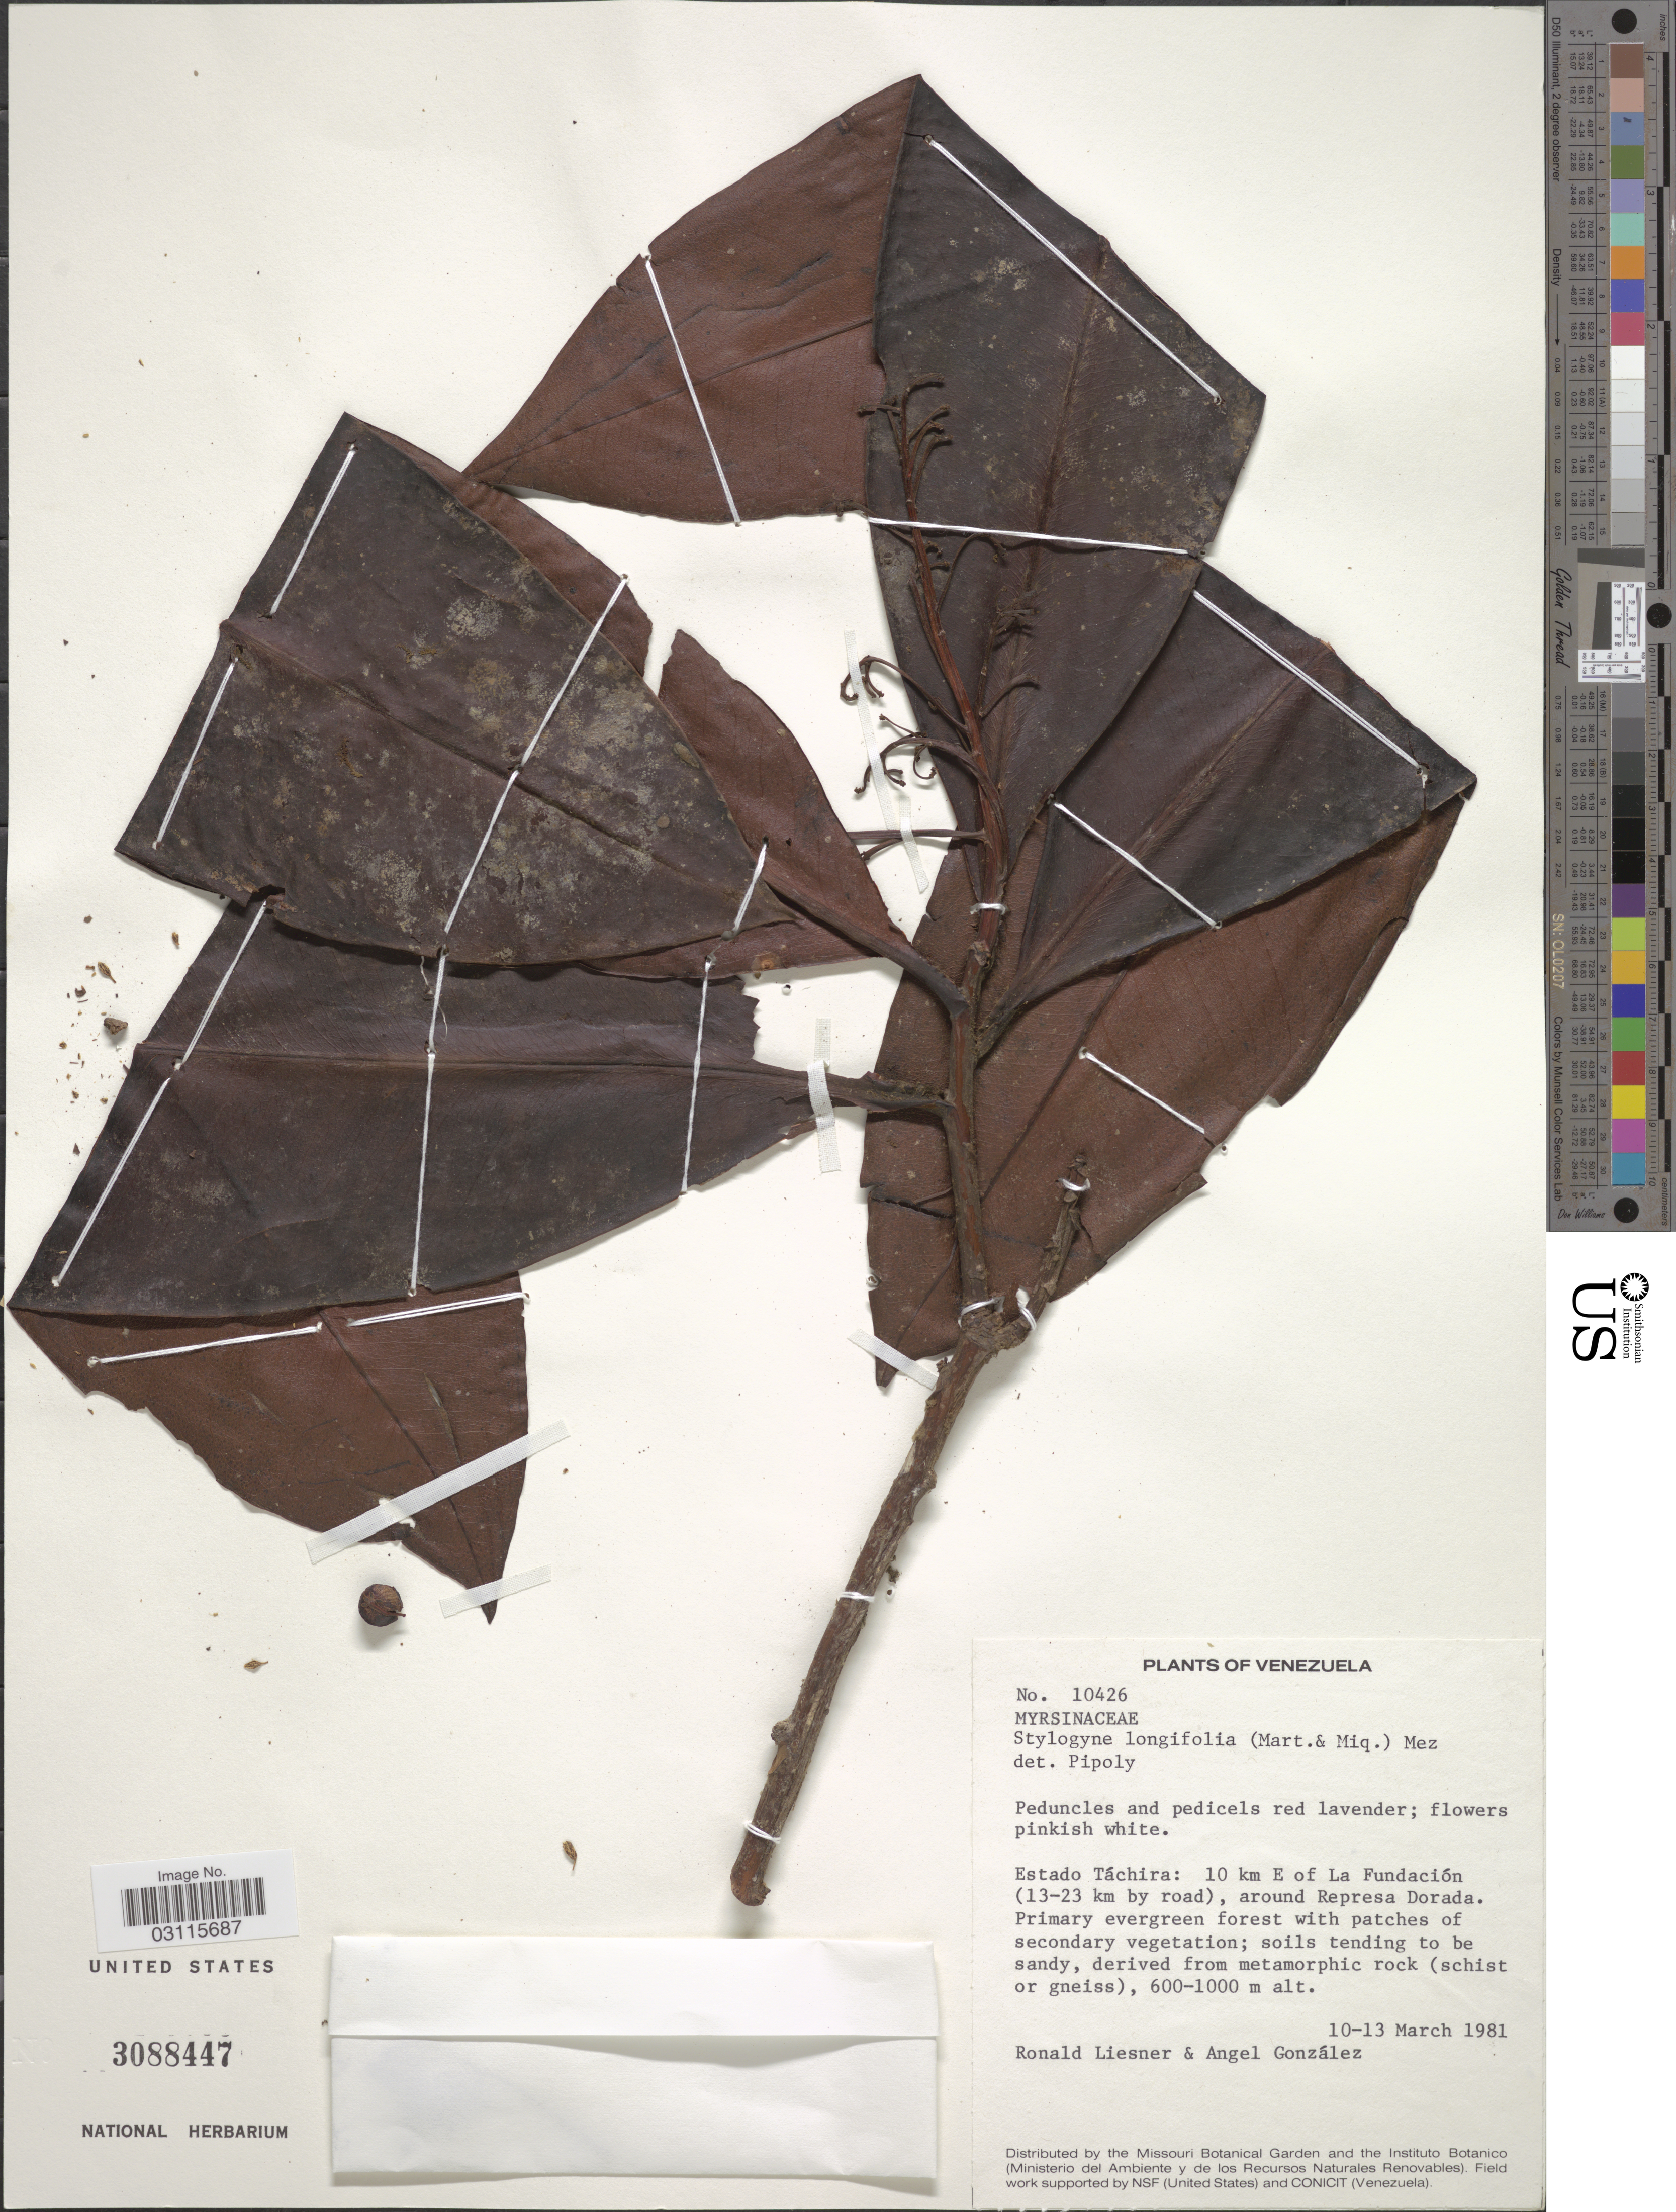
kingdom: Plantae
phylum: Tracheophyta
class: Magnoliopsida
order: Ericales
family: Primulaceae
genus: Stylogyne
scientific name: Stylogyne longifolia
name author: Mez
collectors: R. L. Liesner & A. C. González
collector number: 10426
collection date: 1981-03-10/1981-03-13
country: Venezuela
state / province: Tachira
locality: Estado Táchira: 10 km E of La Fundación (13-23 km by road), around Represa Dorada.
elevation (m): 600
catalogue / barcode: US 3088447